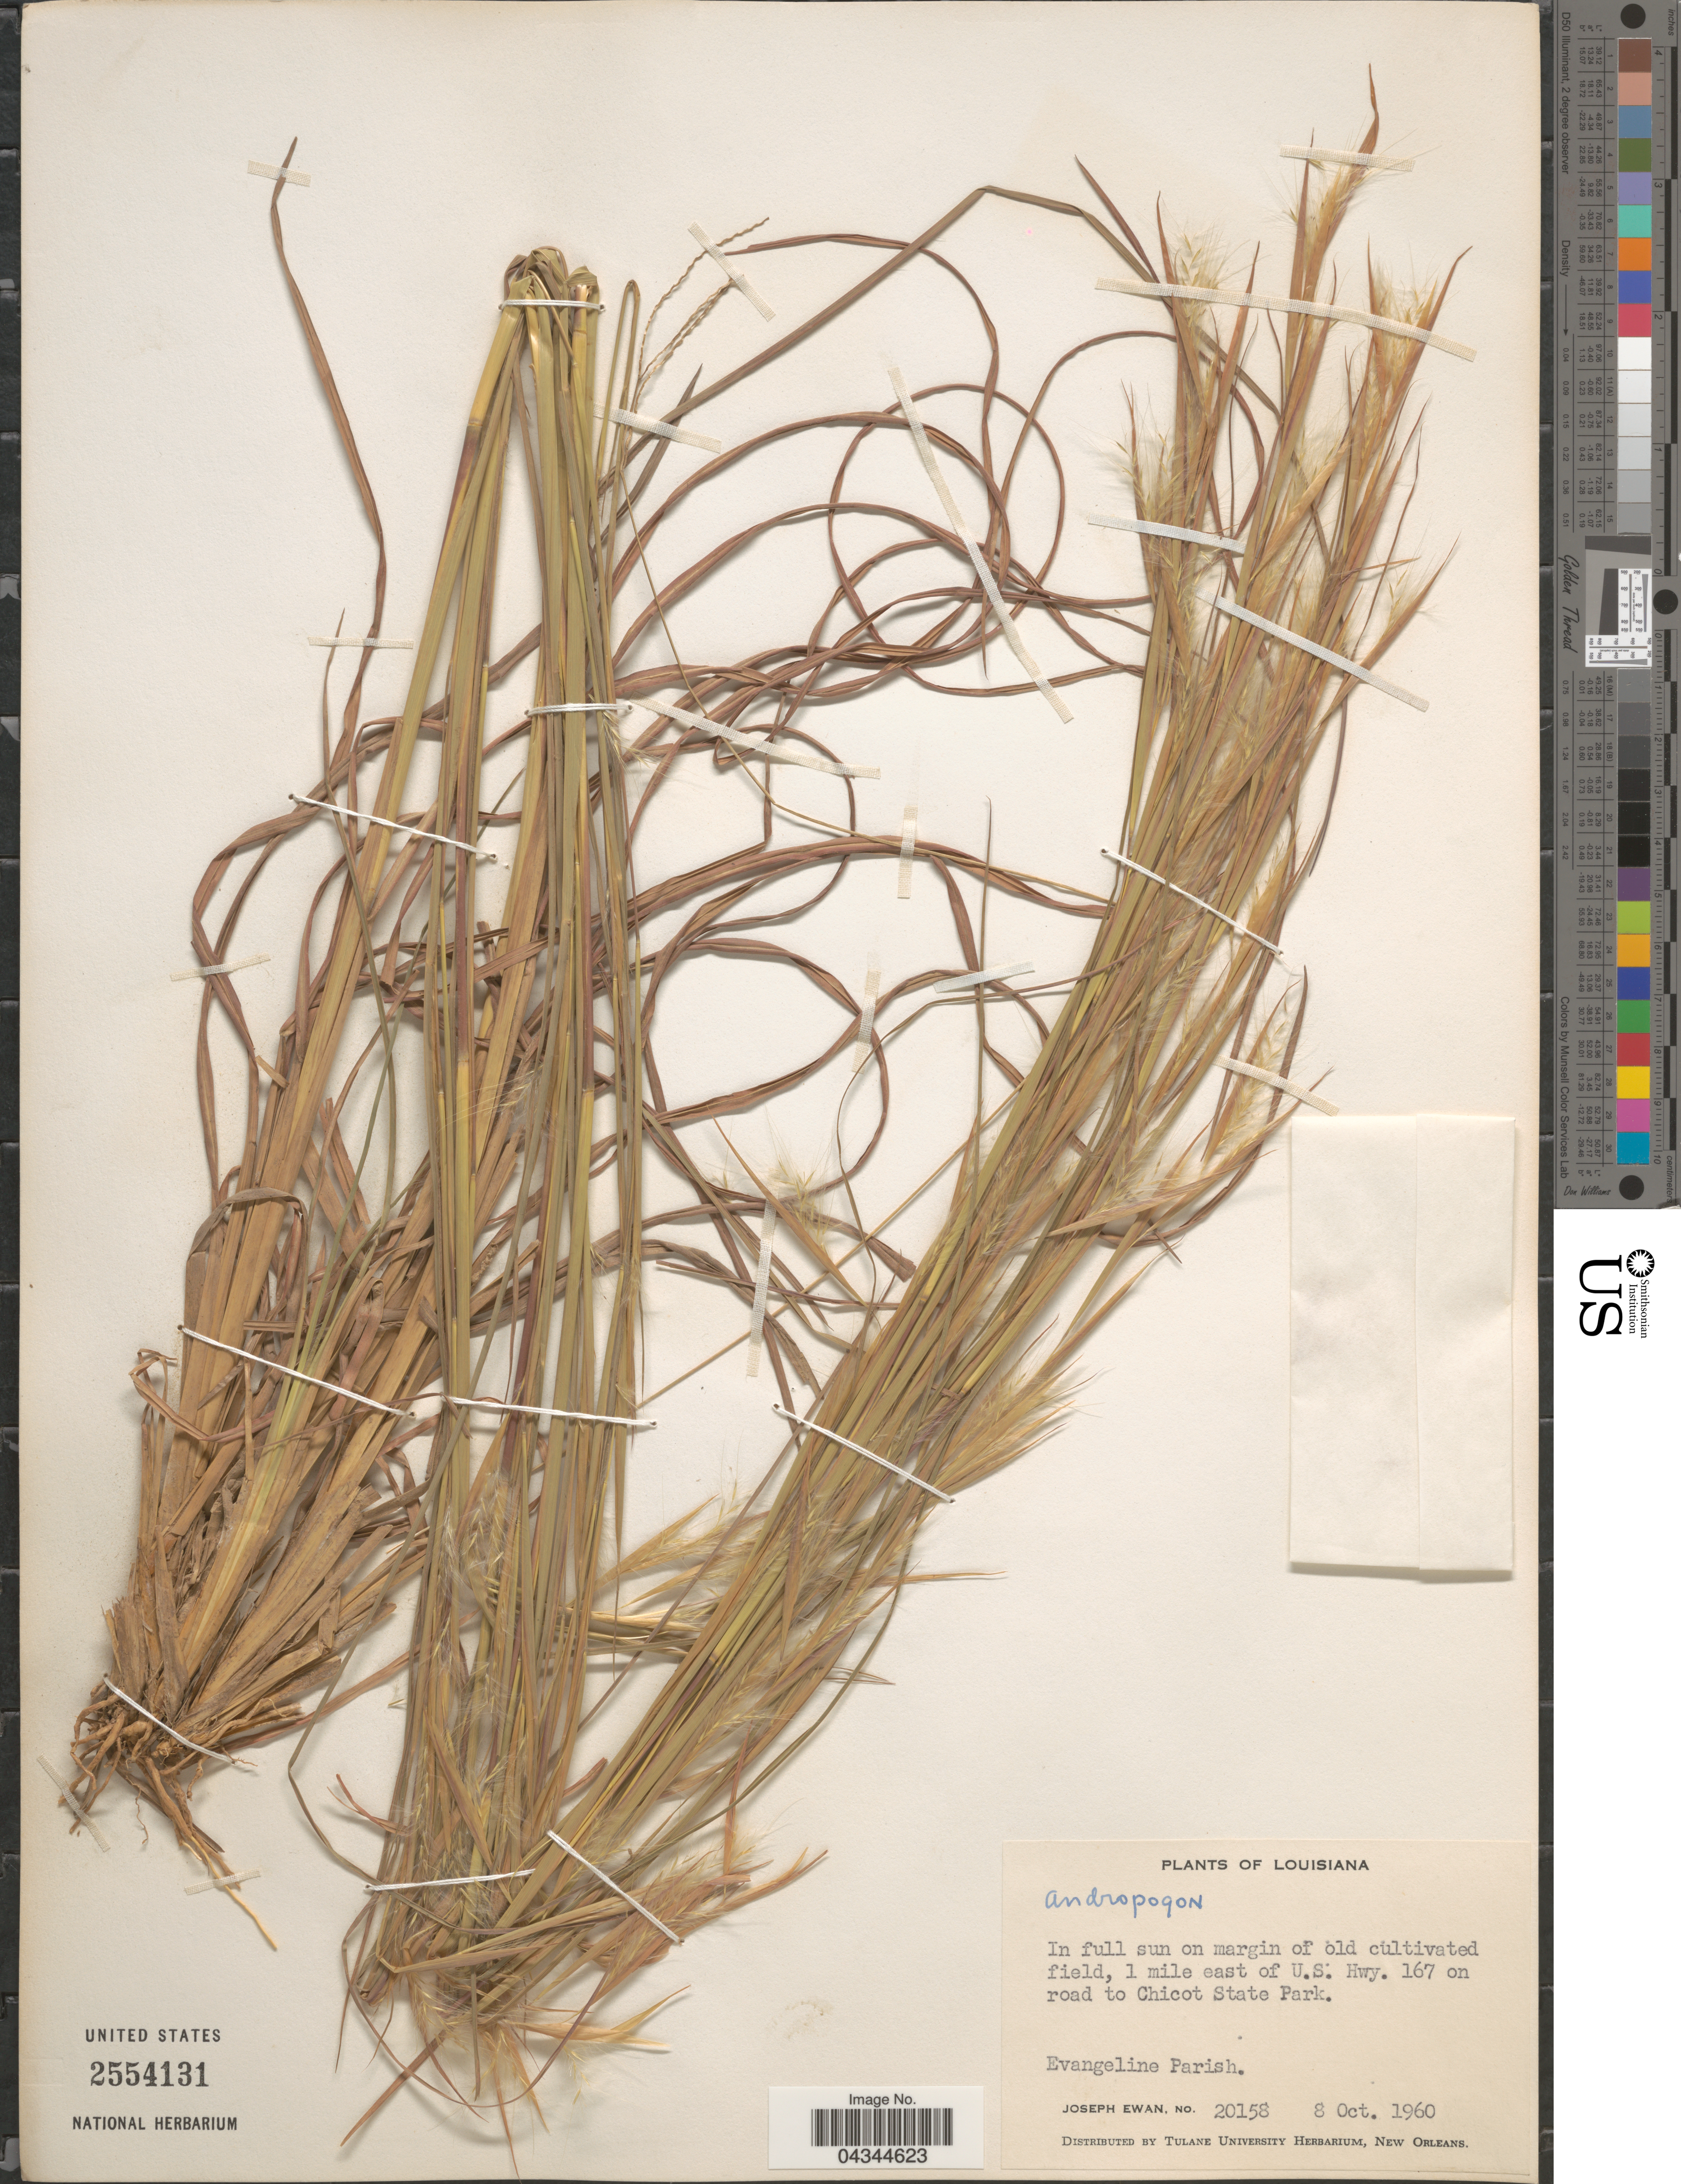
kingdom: Plantae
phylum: Tracheophyta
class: Liliopsida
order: Poales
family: Poaceae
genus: Andropogon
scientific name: Andropogon sp.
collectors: J. A. Ewan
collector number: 20158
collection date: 1960-10-08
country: United States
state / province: Louisiana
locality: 1 mile east of U.S. Hwy. 167 on road to Chicot State Park. Evangeline Parish.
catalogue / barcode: US 2554131